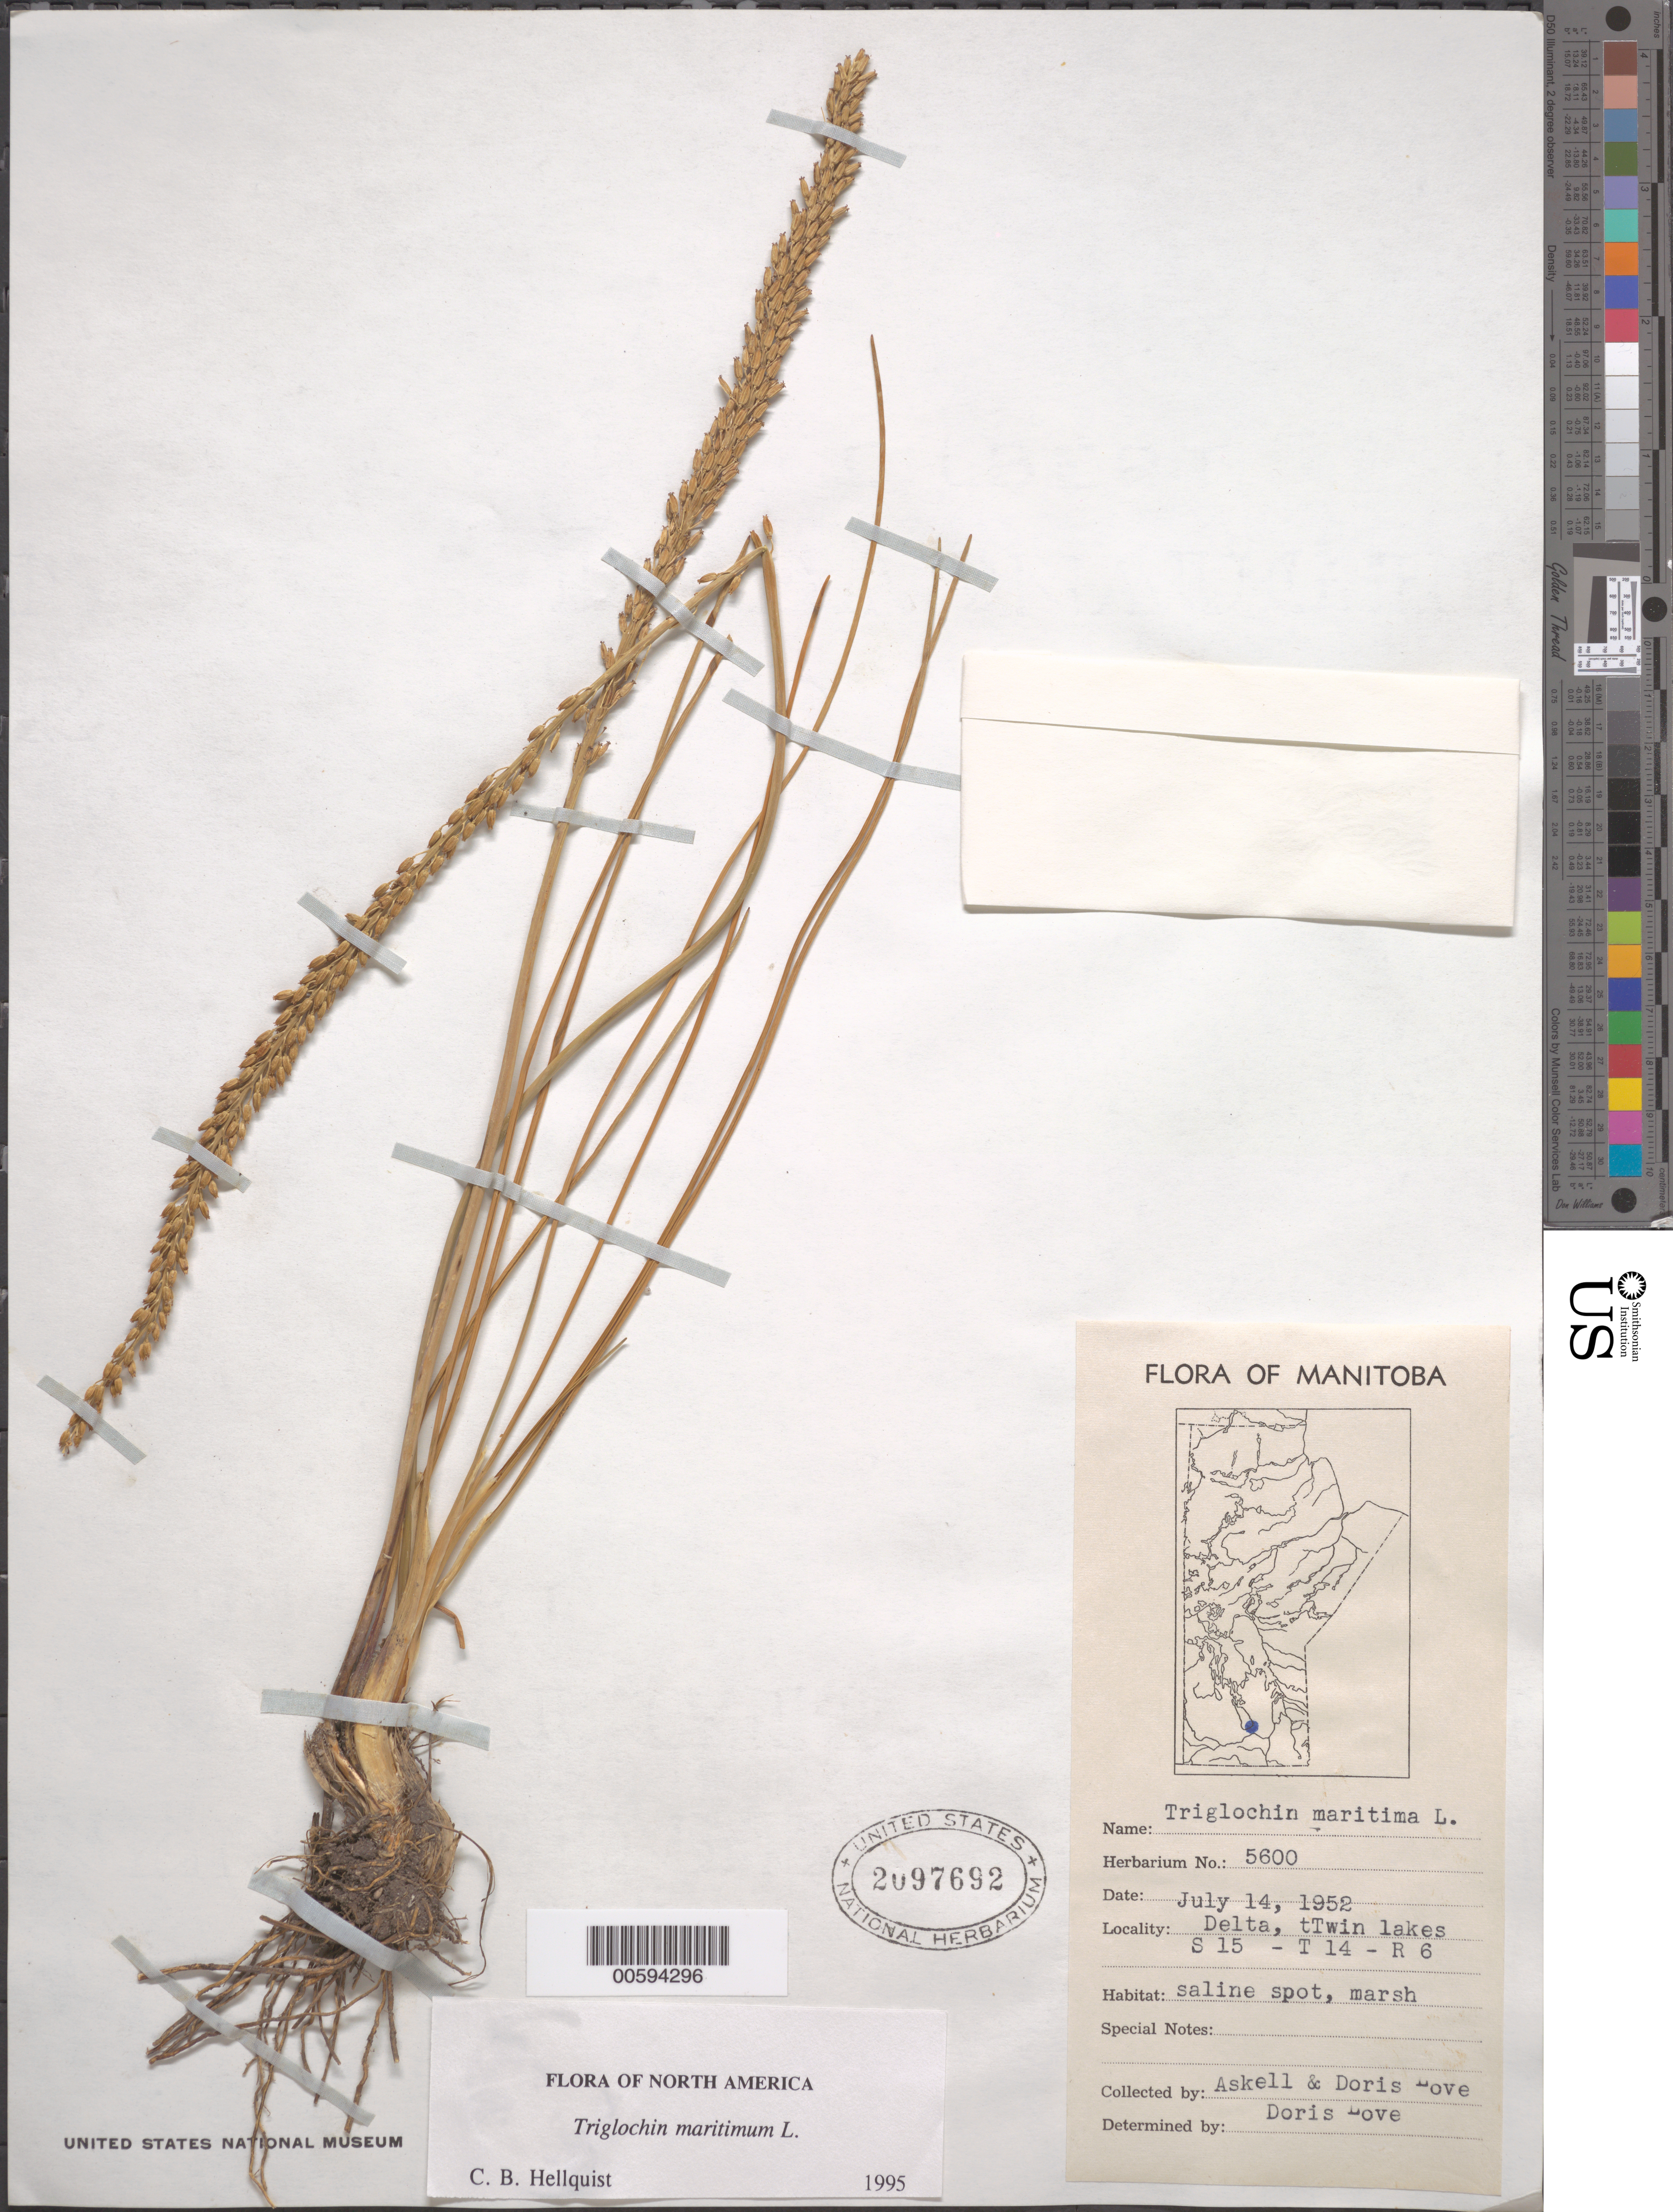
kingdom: Plantae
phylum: Tracheophyta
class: Liliopsida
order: Alismatales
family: Juncaginaceae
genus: Triglochin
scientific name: Triglochin maritima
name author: L.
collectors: Á. Löve & D. Löve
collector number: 5600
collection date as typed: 14 Jul 1952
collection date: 1952-07-14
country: Canada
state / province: Manitoba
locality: Delta, Twin Lakes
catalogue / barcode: US 2097692